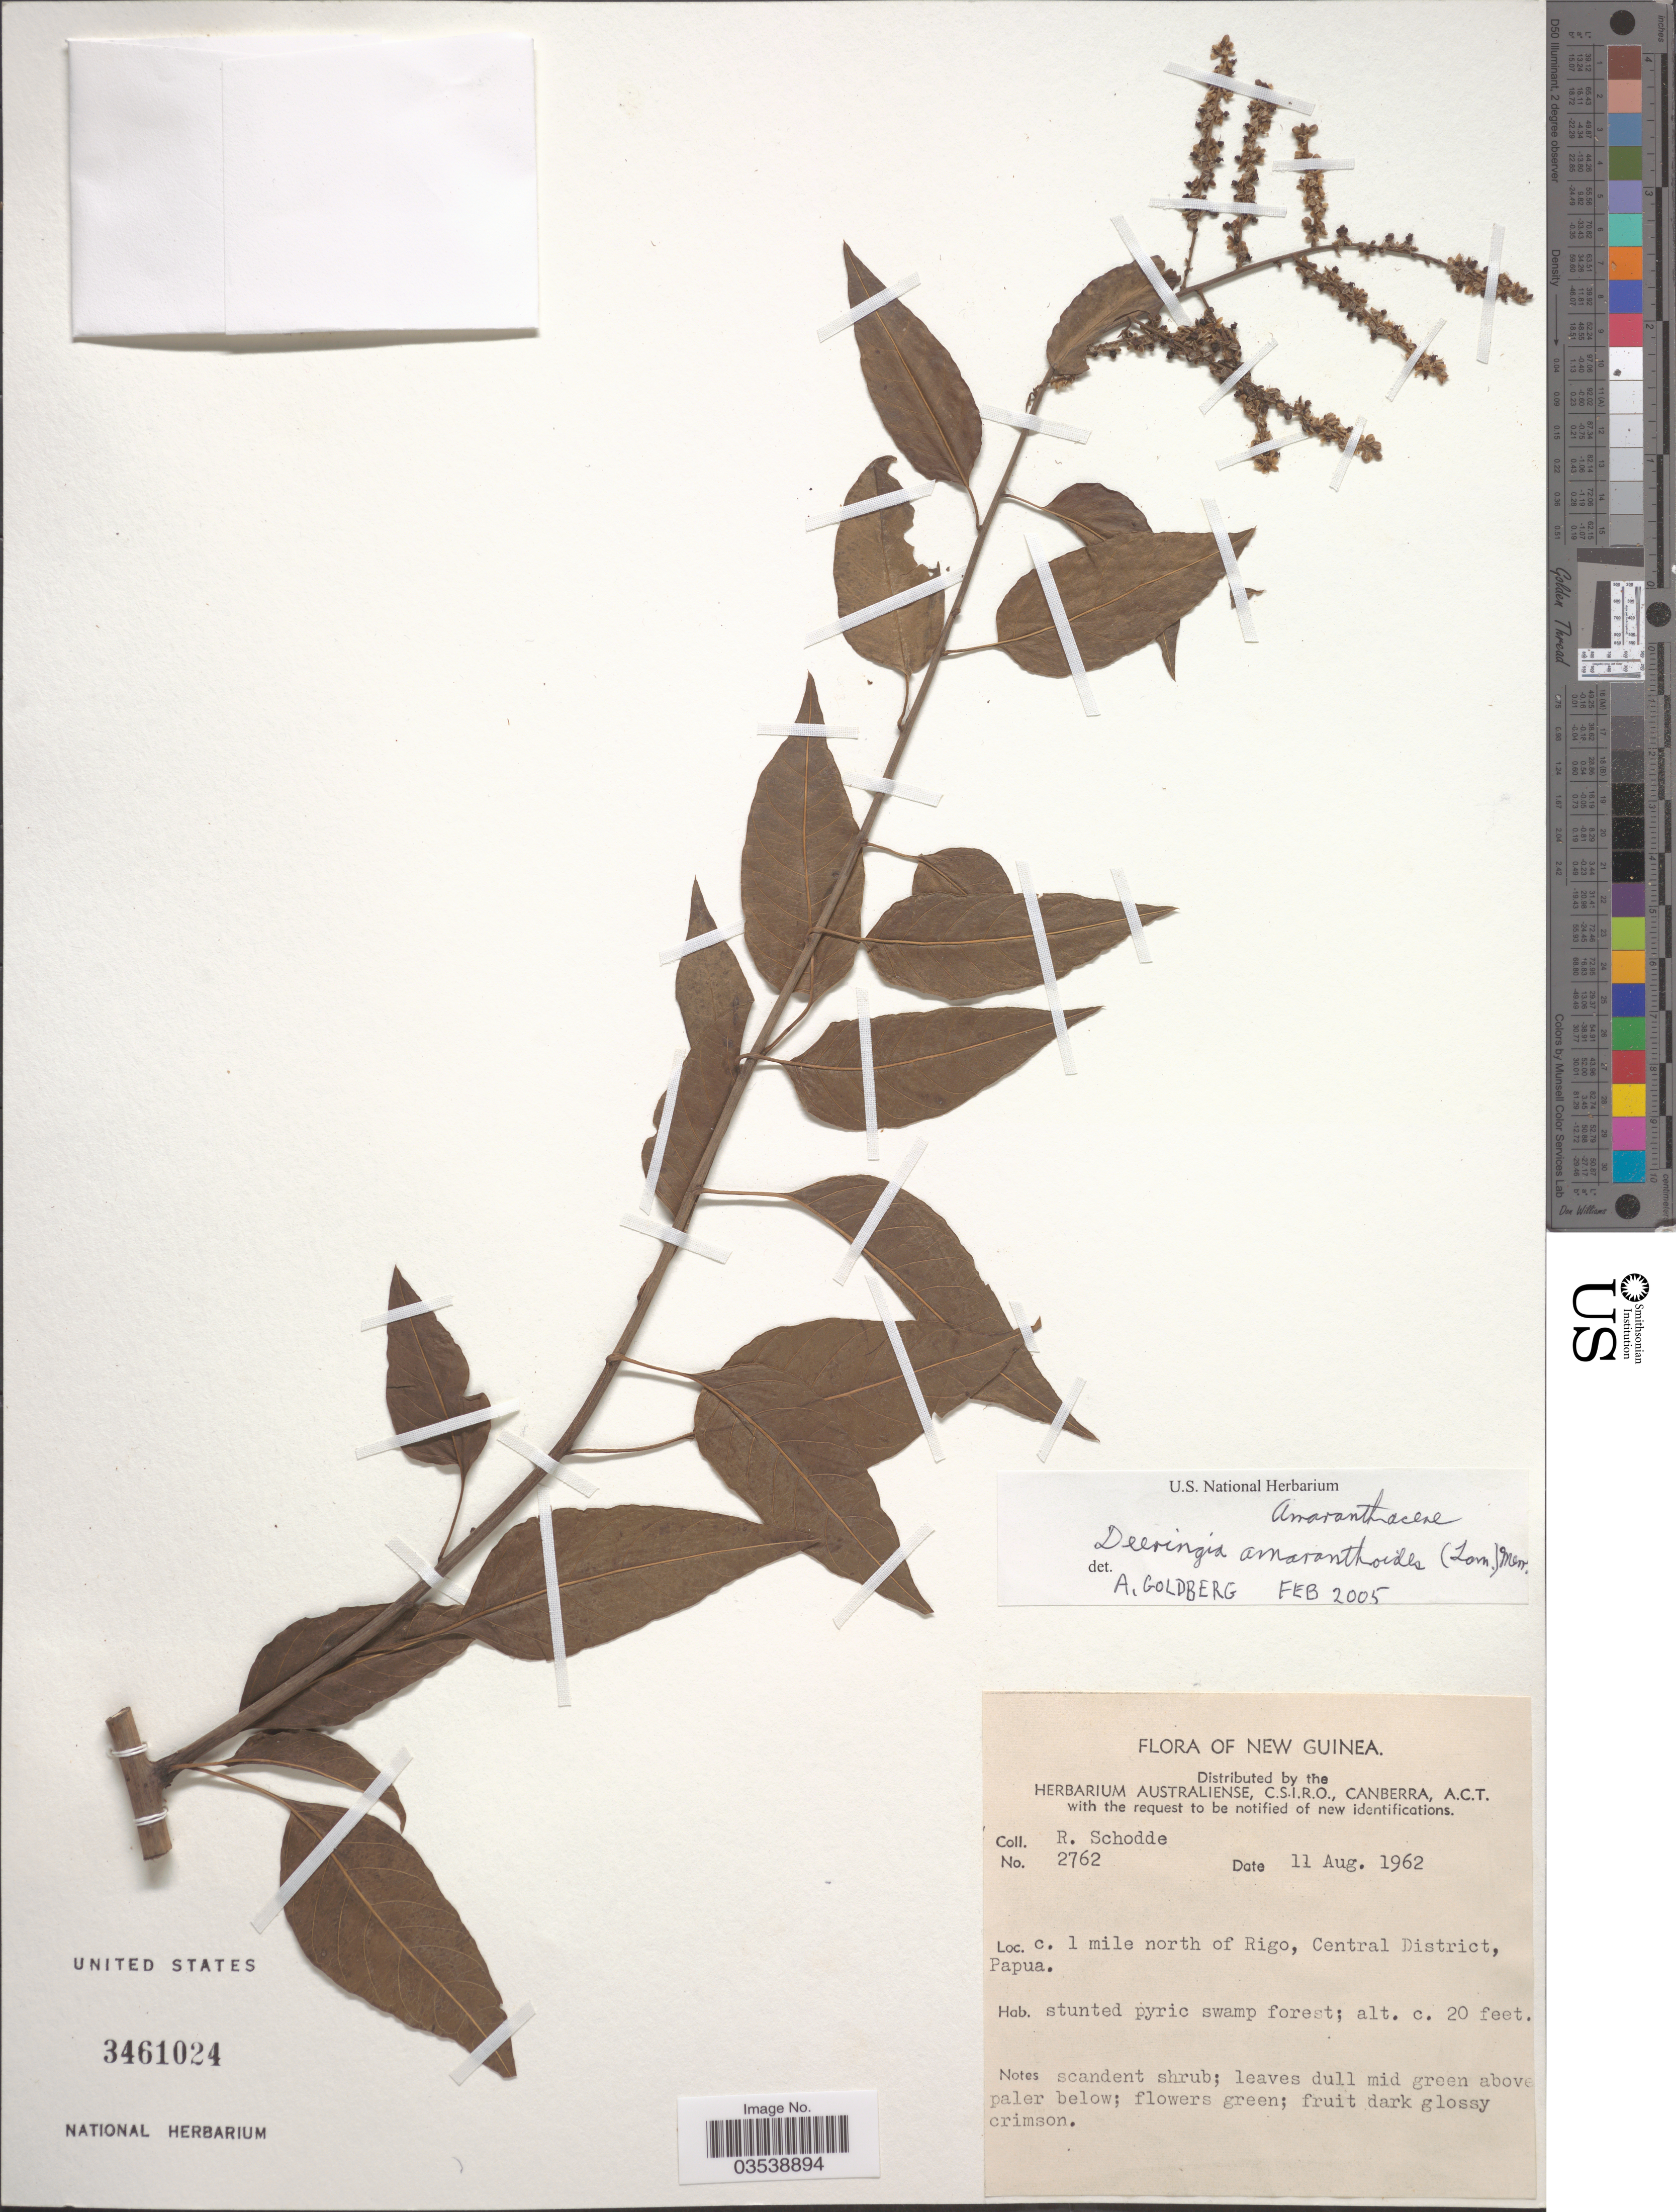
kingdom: Plantae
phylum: Tracheophyta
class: Magnoliopsida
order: Caryophyllales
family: Amaranthaceae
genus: Deeringia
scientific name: Deeringia amaranthoides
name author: (Lam.) Merr.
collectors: R. Schodde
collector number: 2762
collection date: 1962-08-11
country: Papua New Guinea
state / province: Central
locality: New Guinea. C. 1 mile north of Rigo, Central District, Papua.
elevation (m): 6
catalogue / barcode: US 3461024